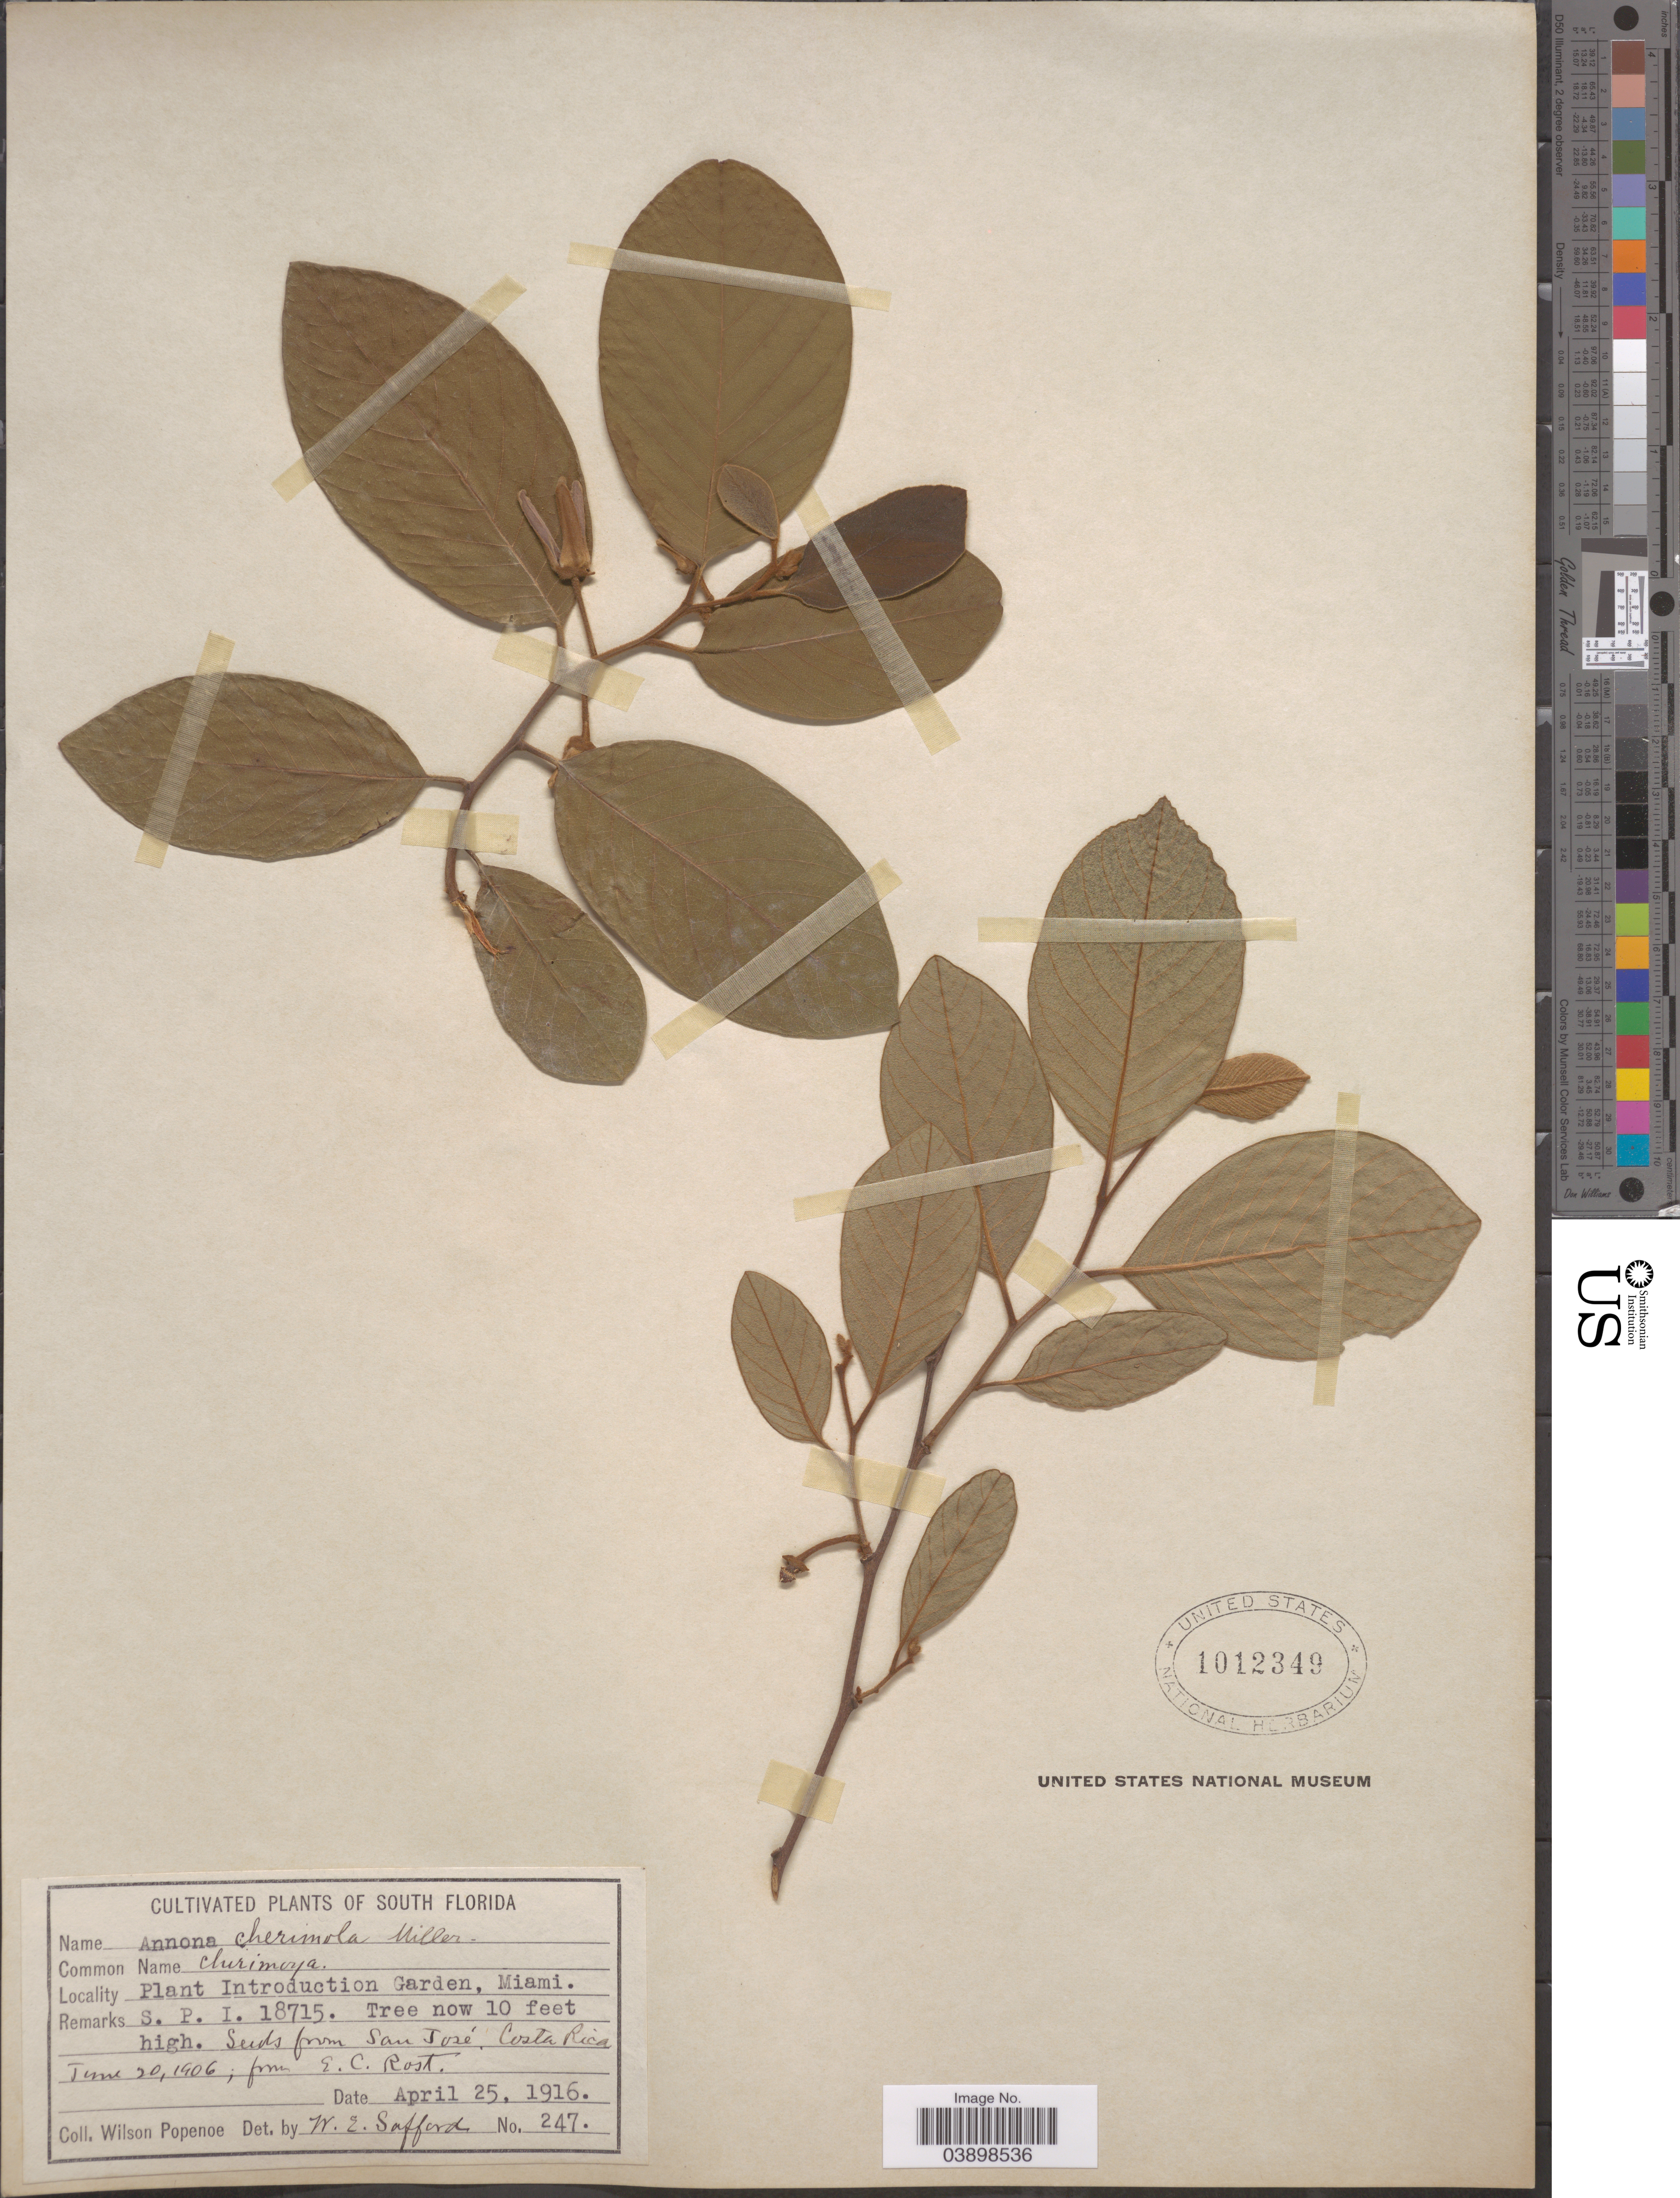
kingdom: Plantae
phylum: Tracheophyta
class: Magnoliopsida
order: Magnoliales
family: Annonaceae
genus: Annona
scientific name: Annona cherimola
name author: Mill.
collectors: F. Popenoe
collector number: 247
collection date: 1916-04-25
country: United States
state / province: Florida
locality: South Florida. Plant Introduction Garden, Miami.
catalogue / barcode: US 1012349